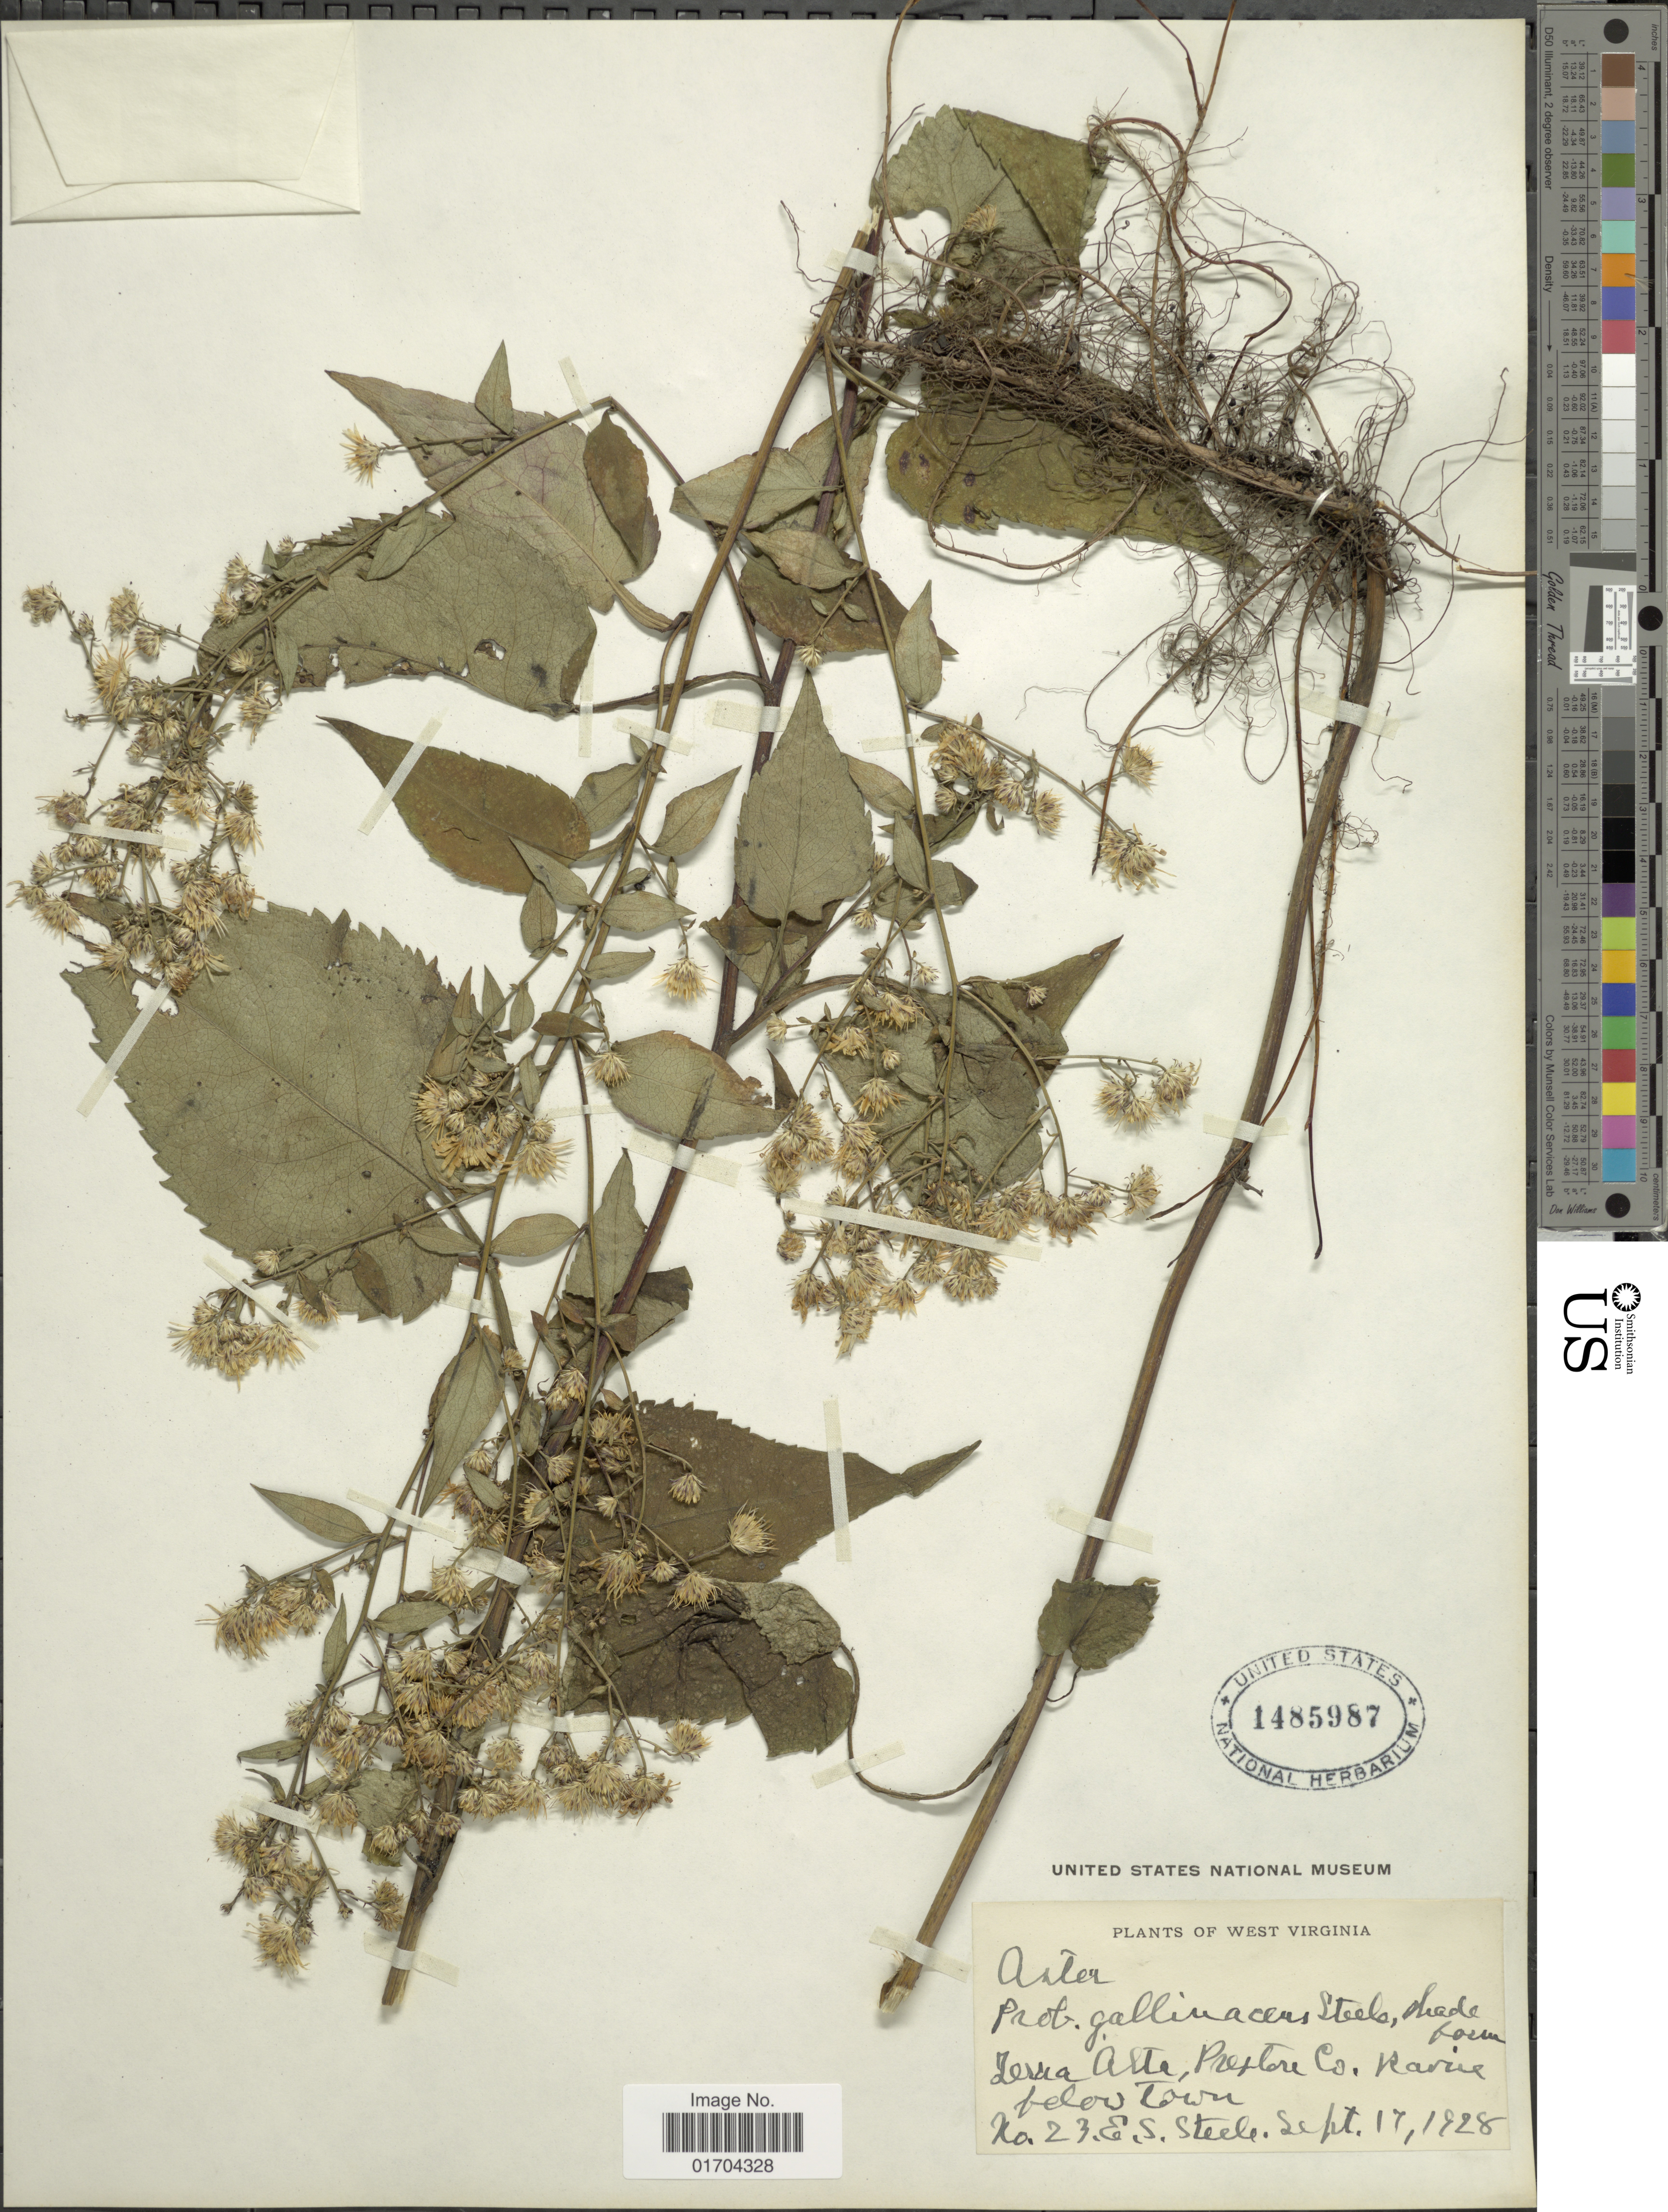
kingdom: Plantae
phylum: Tracheophyta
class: Magnoliopsida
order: Asterales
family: Asteraceae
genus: Symphyotrichum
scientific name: Symphyotrichum sp.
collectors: E. Steele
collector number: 23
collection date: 1928-09-17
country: United States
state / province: West Virginia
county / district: Preston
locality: Terra Alta, Preston Co. Ravine below town.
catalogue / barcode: US 1485987